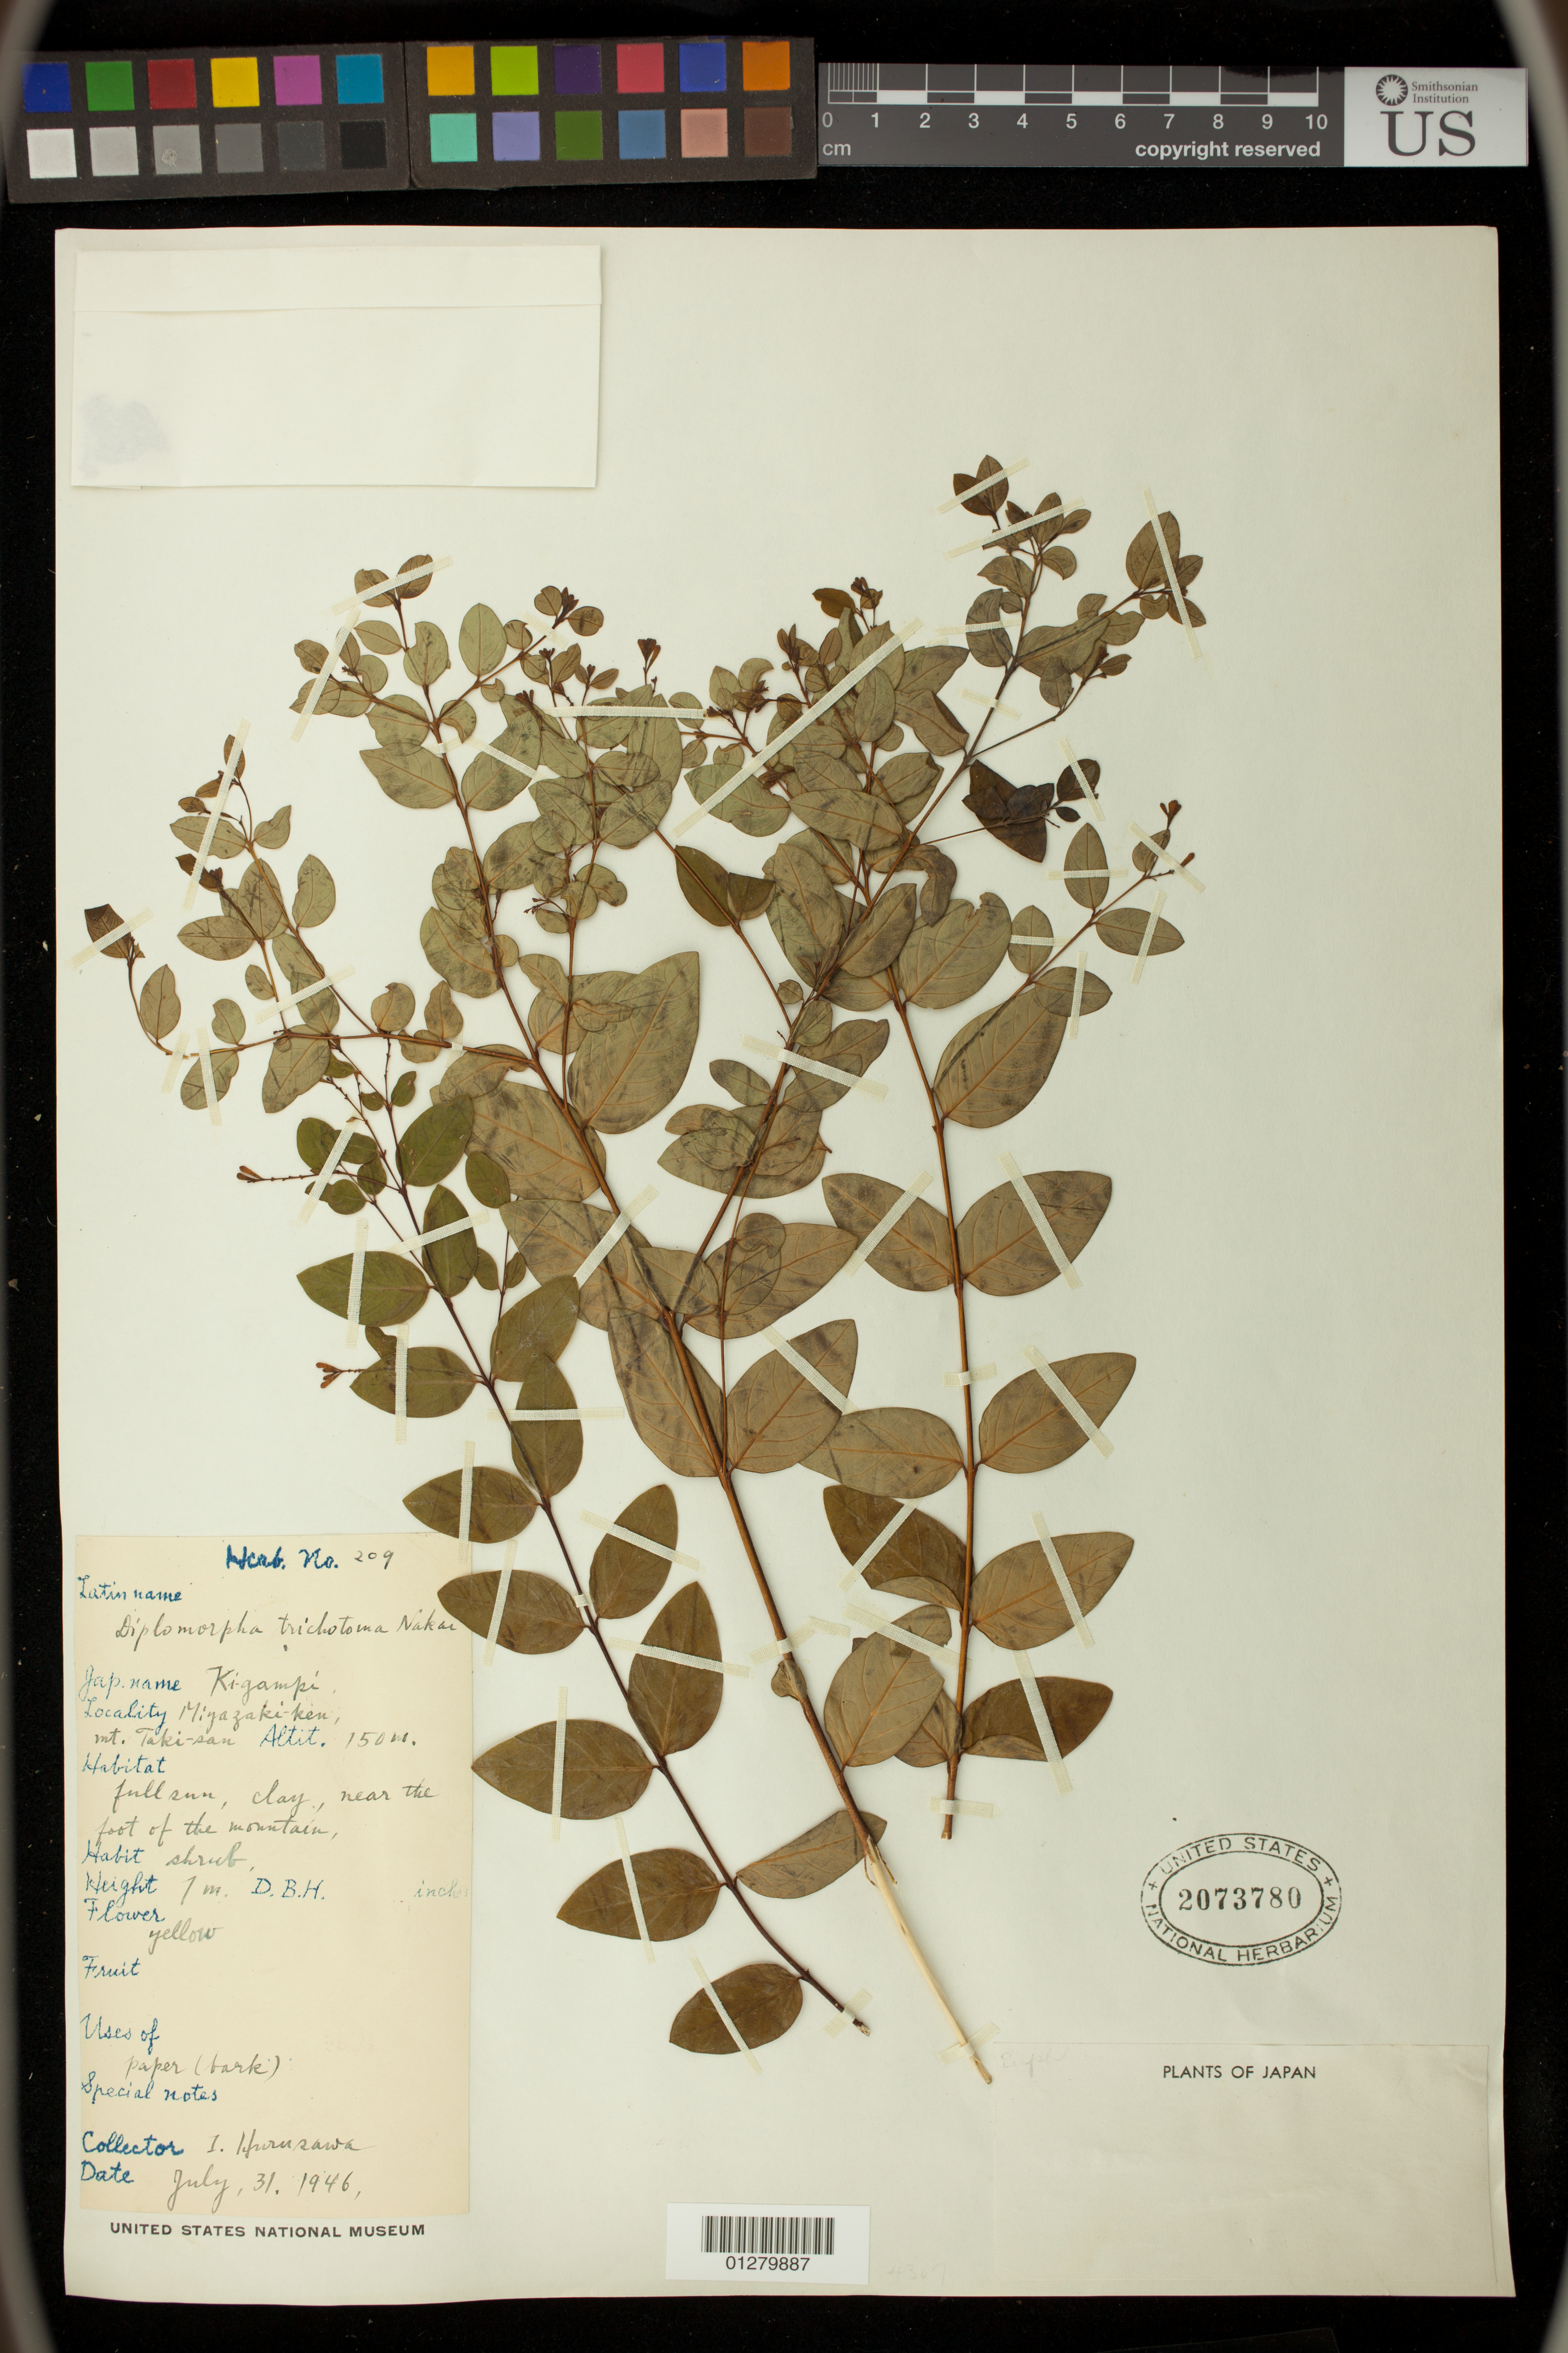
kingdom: Plantae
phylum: Tracheophyta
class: Magnoliopsida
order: Malvales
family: Thymelaeaceae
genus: Wikstroemia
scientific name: Wikstroemia trichotoma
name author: (Thunb.) Makino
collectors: I. Hurnsawa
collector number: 209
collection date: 1946-07-31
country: Japan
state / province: Miyazaki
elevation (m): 150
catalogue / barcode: US 2073780